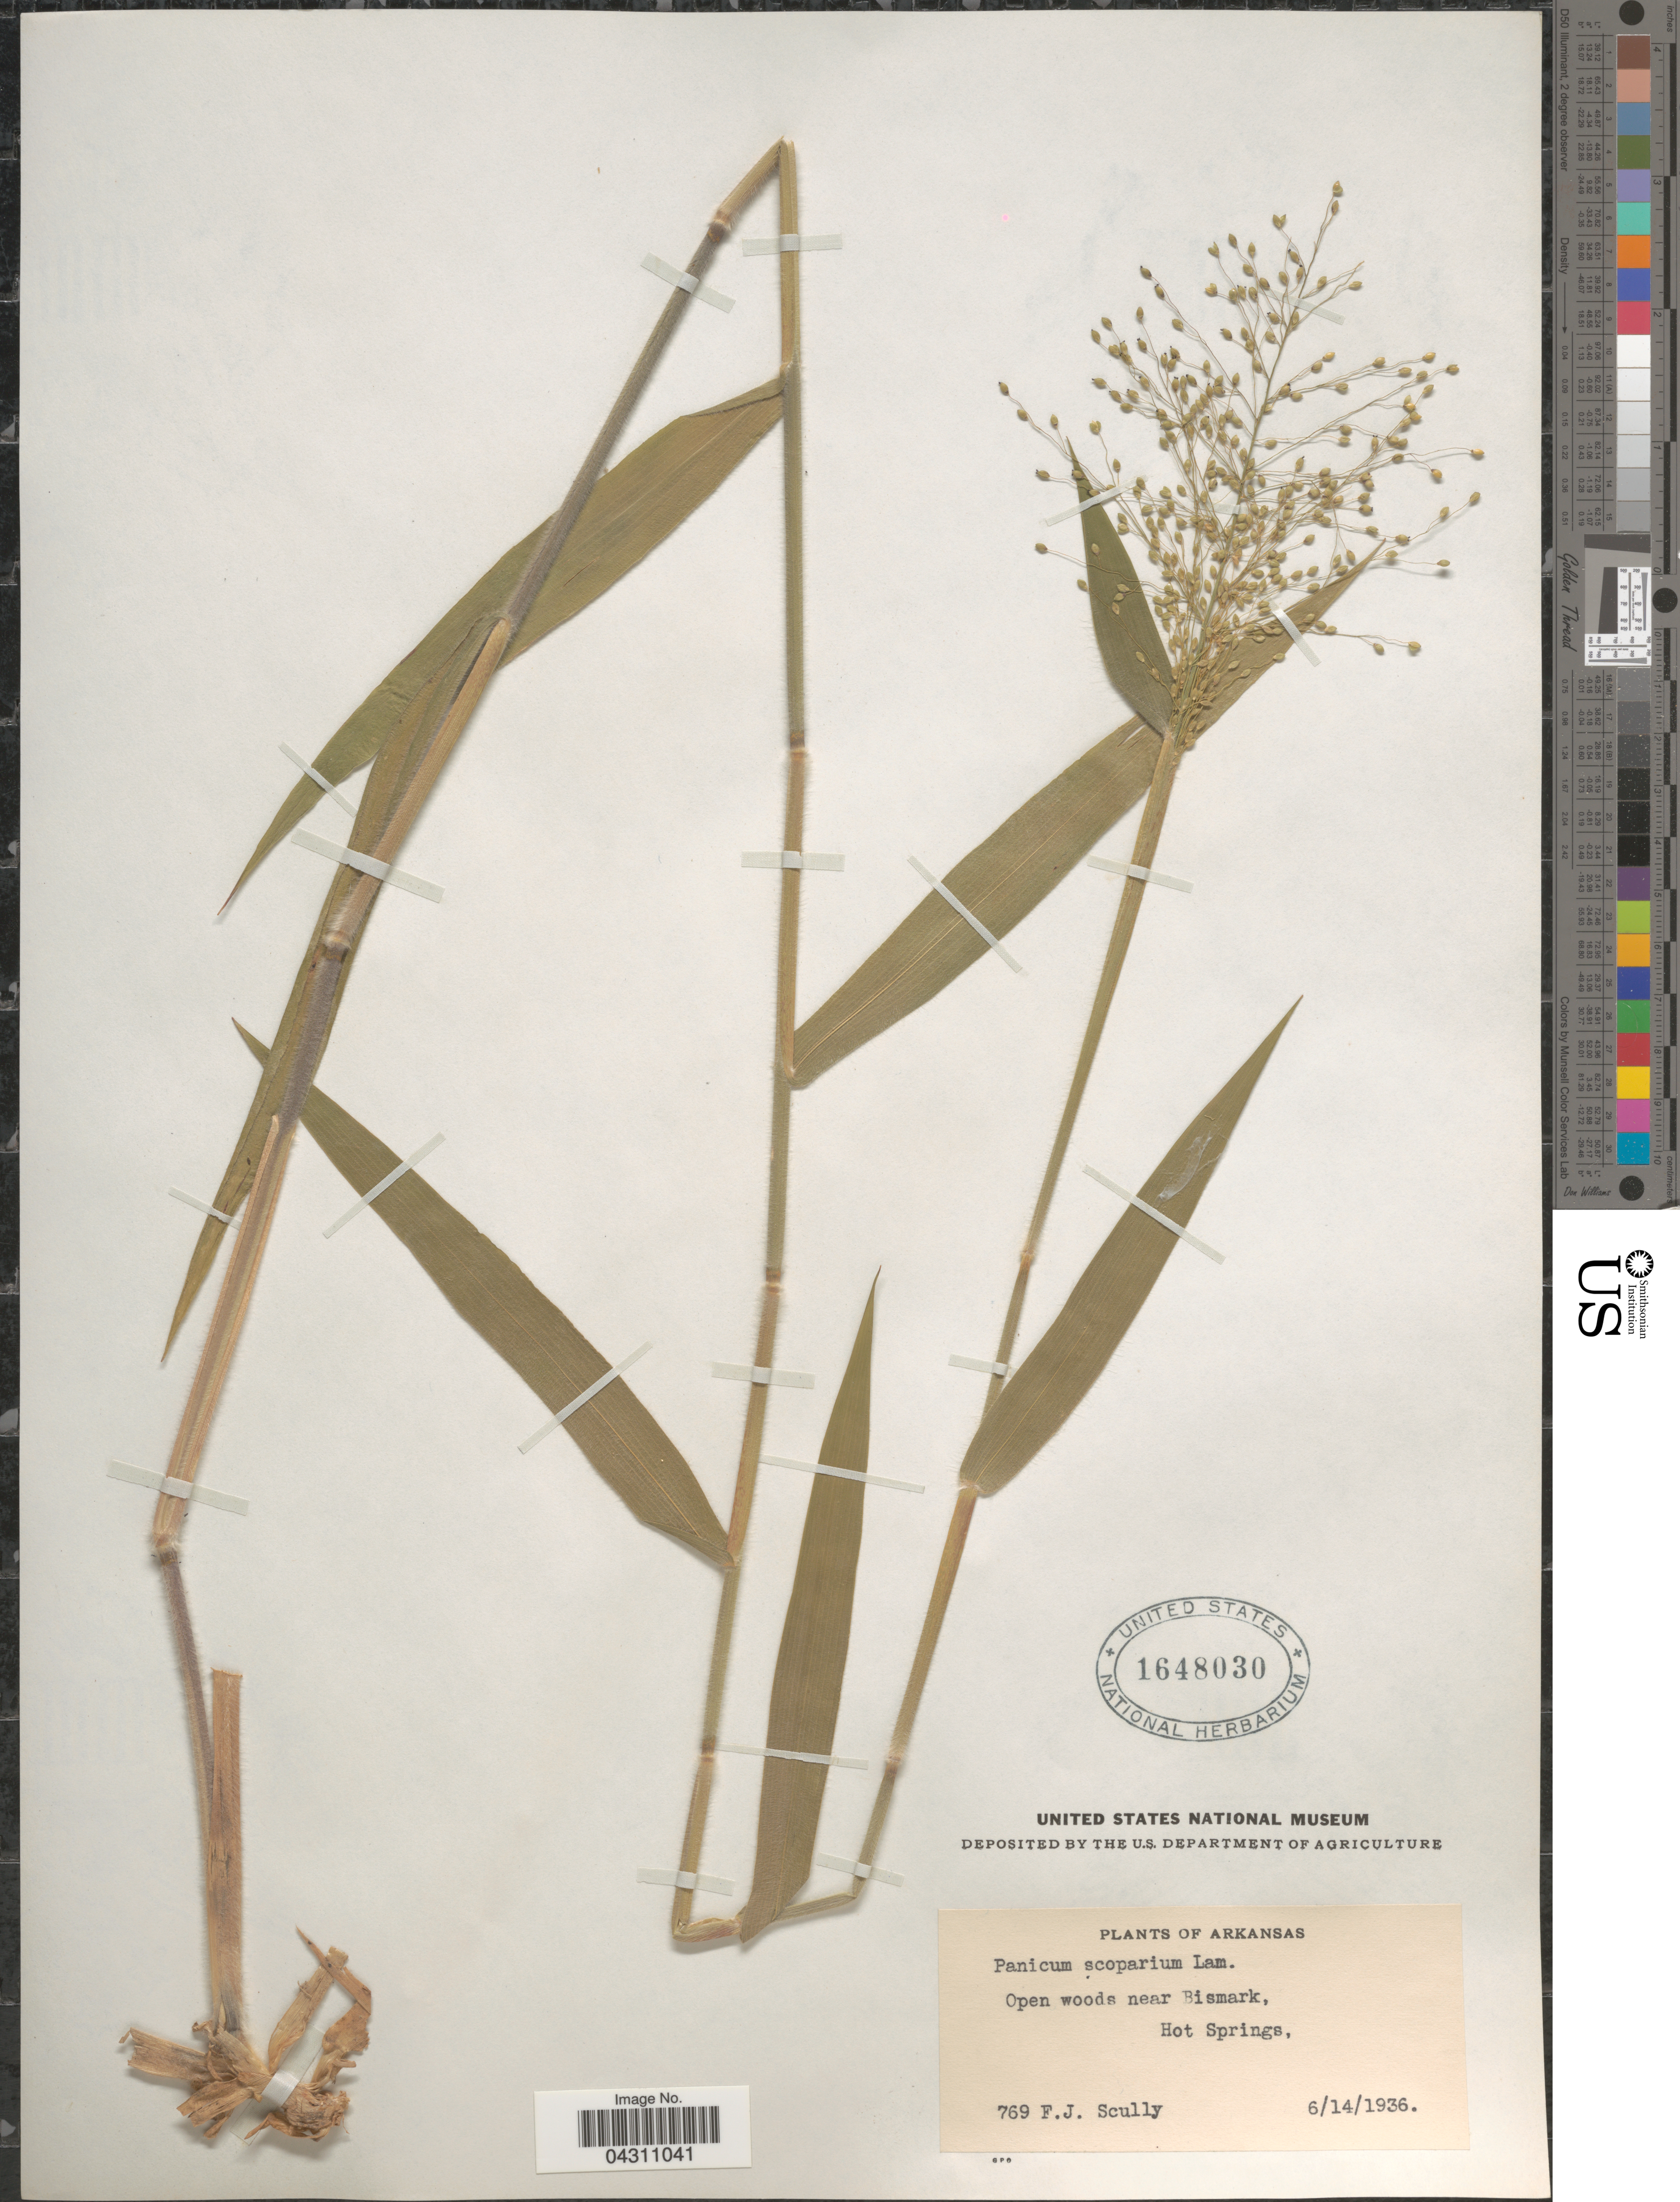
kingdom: Plantae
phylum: Tracheophyta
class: Liliopsida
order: Poales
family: Poaceae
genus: Dichanthelium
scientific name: Dichanthelium scoparium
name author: (Lam.) Gould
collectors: F. Scully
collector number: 769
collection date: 1936-06-14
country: United States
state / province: Arkansas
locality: Open woods near Bismark, Hot Springs.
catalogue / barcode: US 1648030